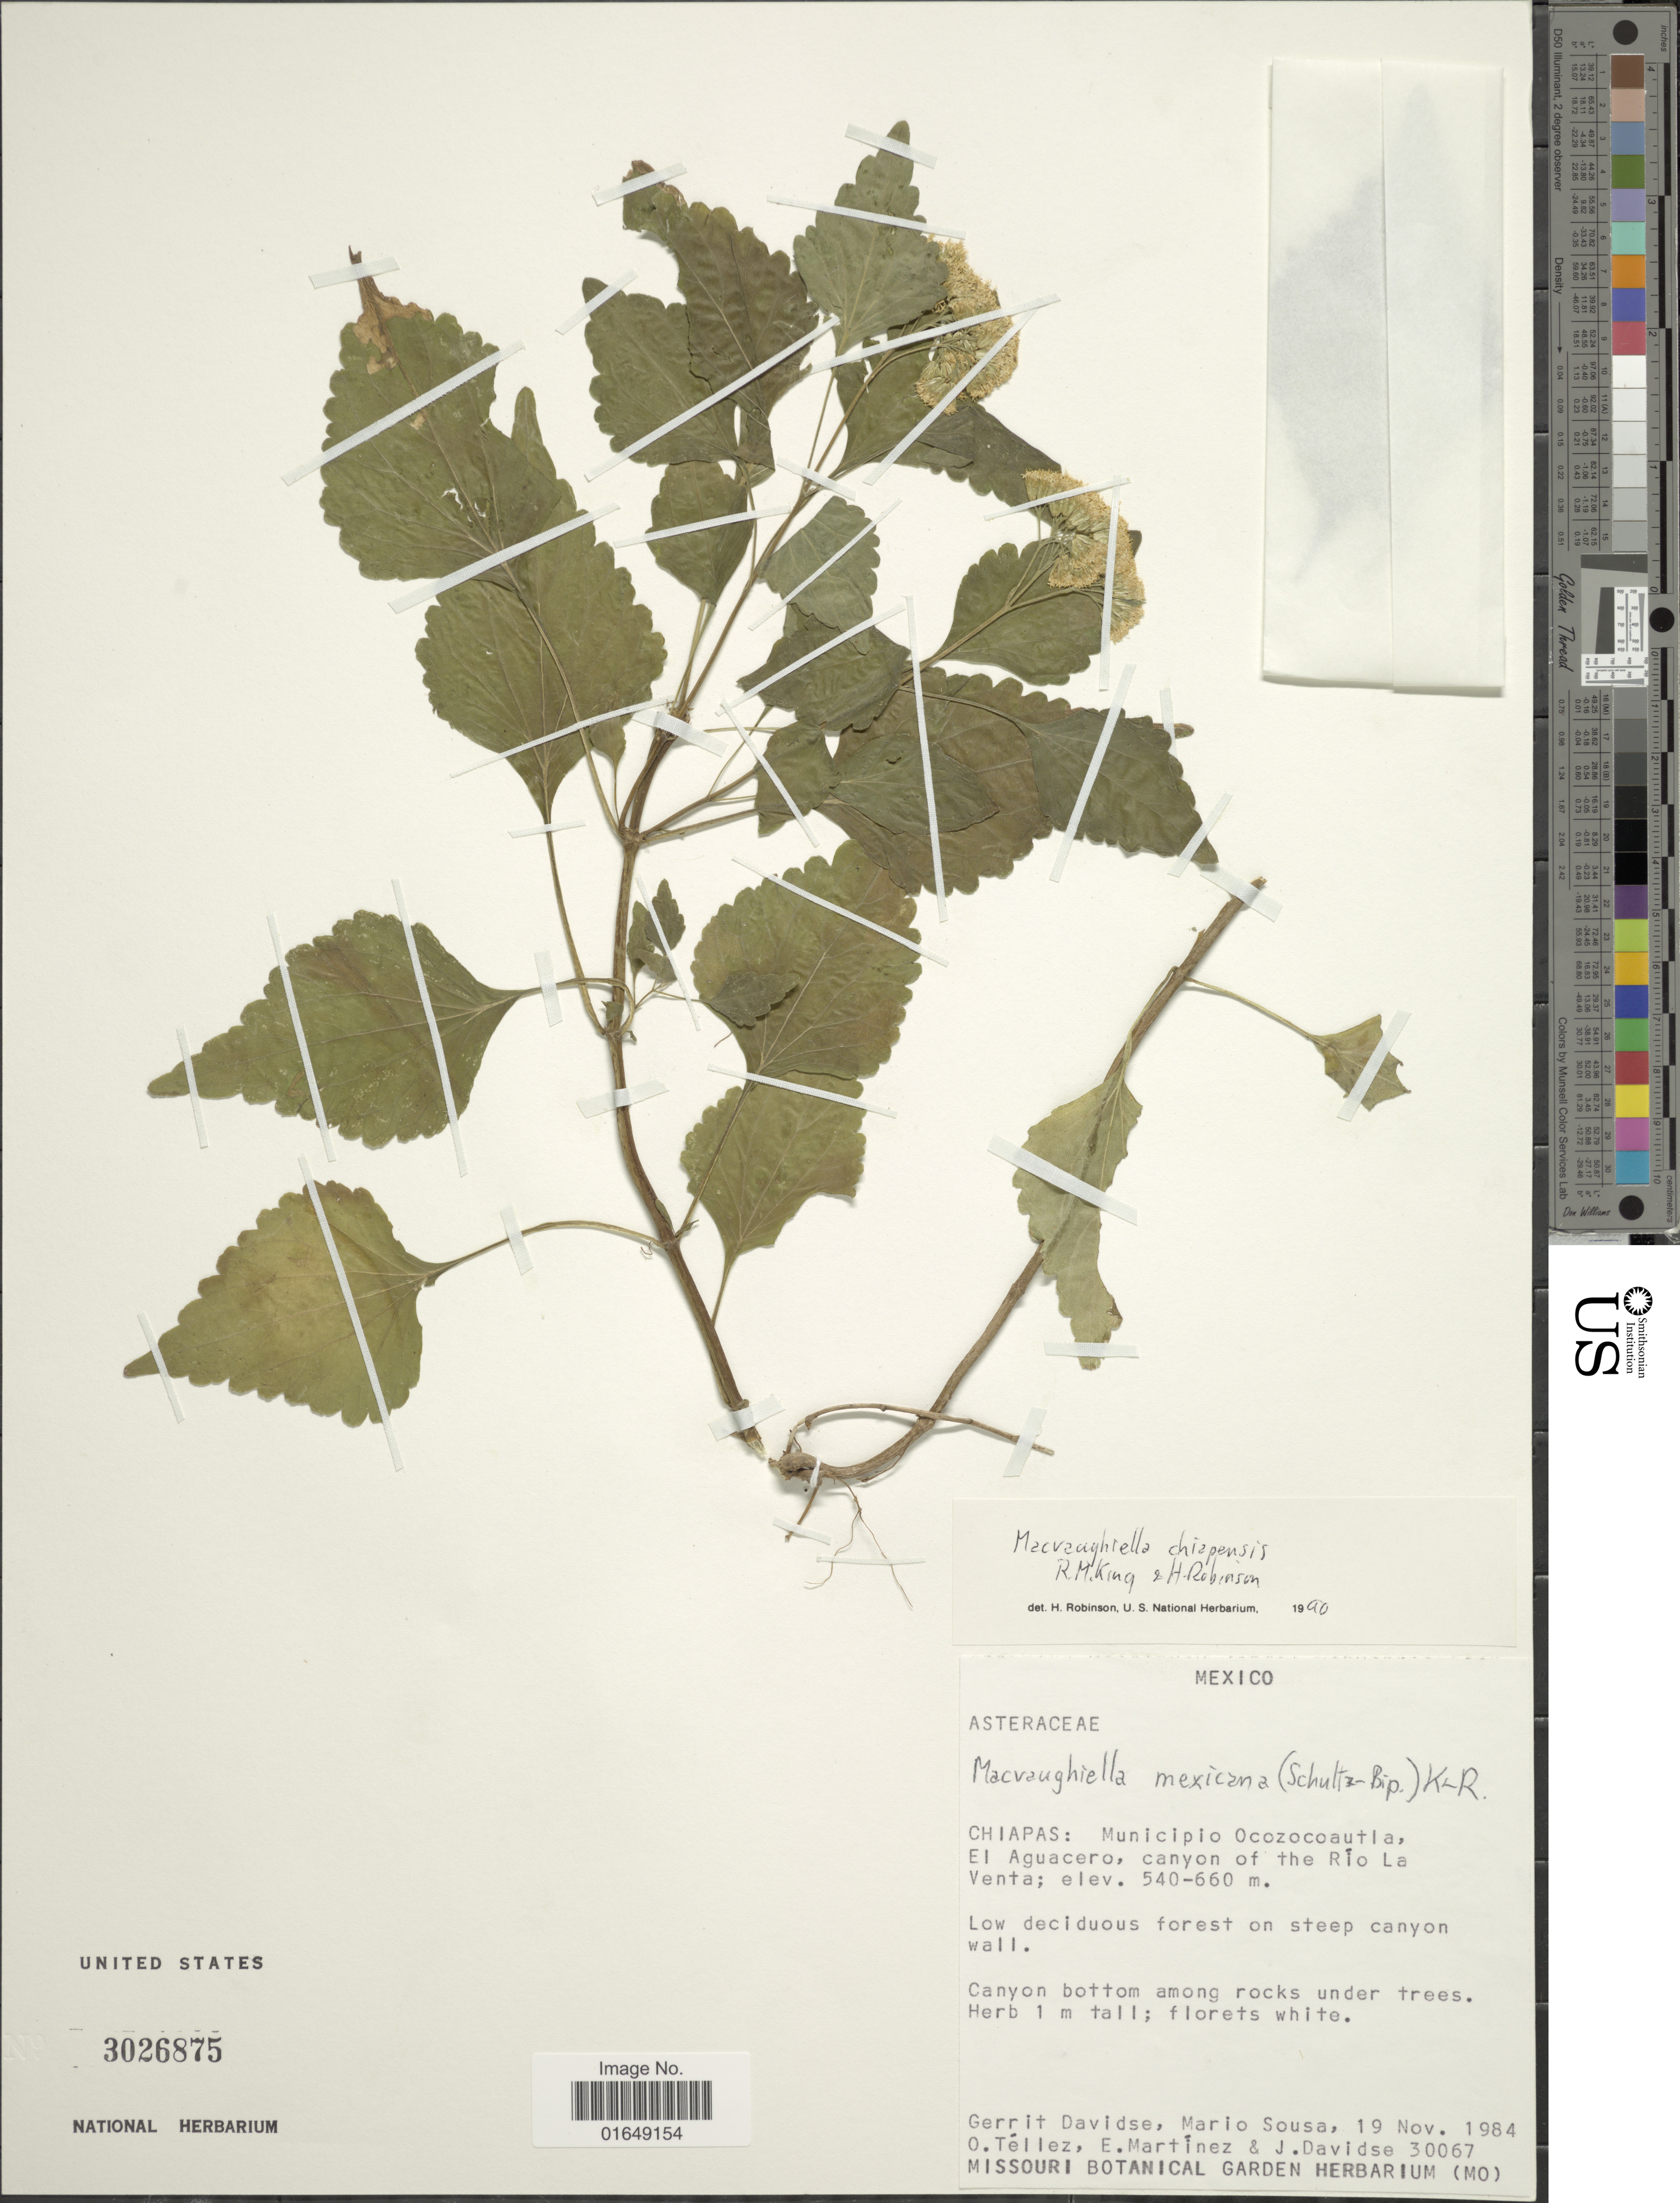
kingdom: Plantae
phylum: Tracheophyta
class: Magnoliopsida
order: Asterales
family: Asteraceae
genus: Macvaughiella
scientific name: Macvaughiella chiapensis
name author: R.M. King & H. Rob.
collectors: G. Davidse, M. Sousa S., O. Tellez, E. Martínez & J. Davidse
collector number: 30067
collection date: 1984-11-19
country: Mexico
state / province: Chiapas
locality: Municipio Ozozocoautla, El Aguacero, canyon of the Rio La Venta, canyon bottom among rocks under trees.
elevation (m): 540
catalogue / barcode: US 3026875